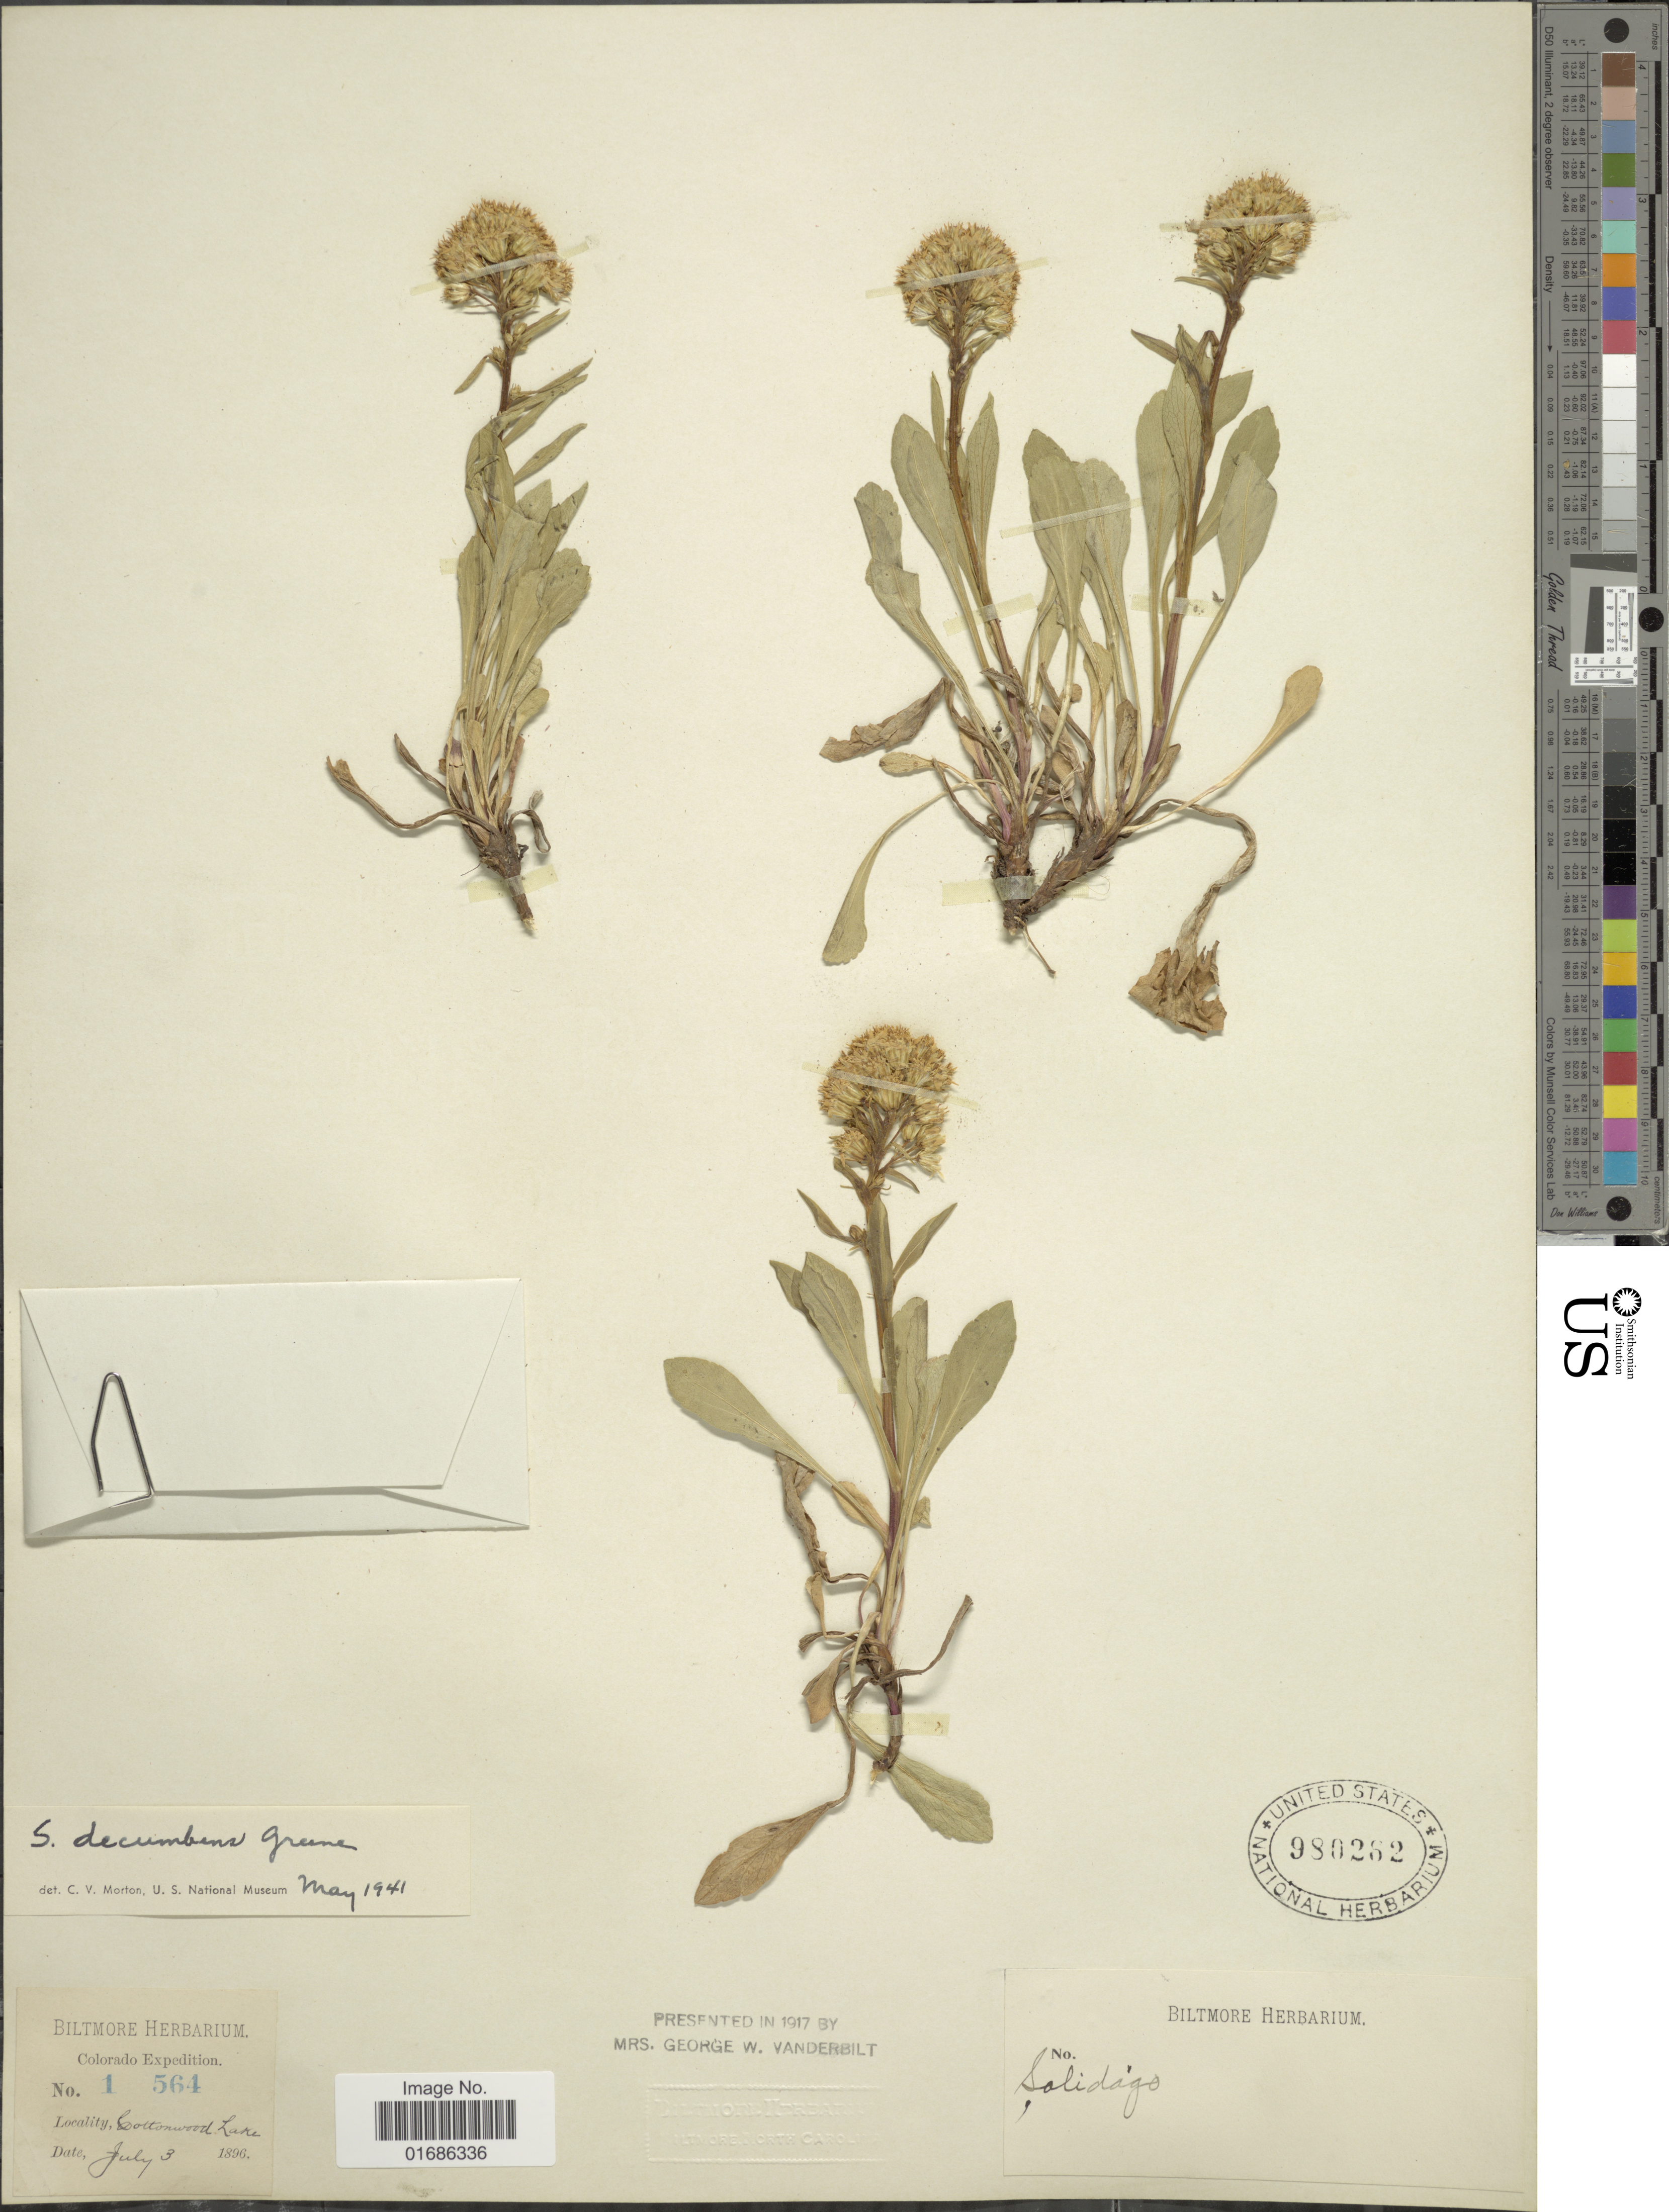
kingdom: Plantae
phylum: Tracheophyta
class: Magnoliopsida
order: Asterales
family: Asteraceae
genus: Solidago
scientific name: Solidago decumbens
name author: Greene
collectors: ex herb. Biltmore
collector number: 1564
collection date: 1896-07-03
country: United States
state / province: Colorado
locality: Cottonwood Lake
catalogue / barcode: US 980262